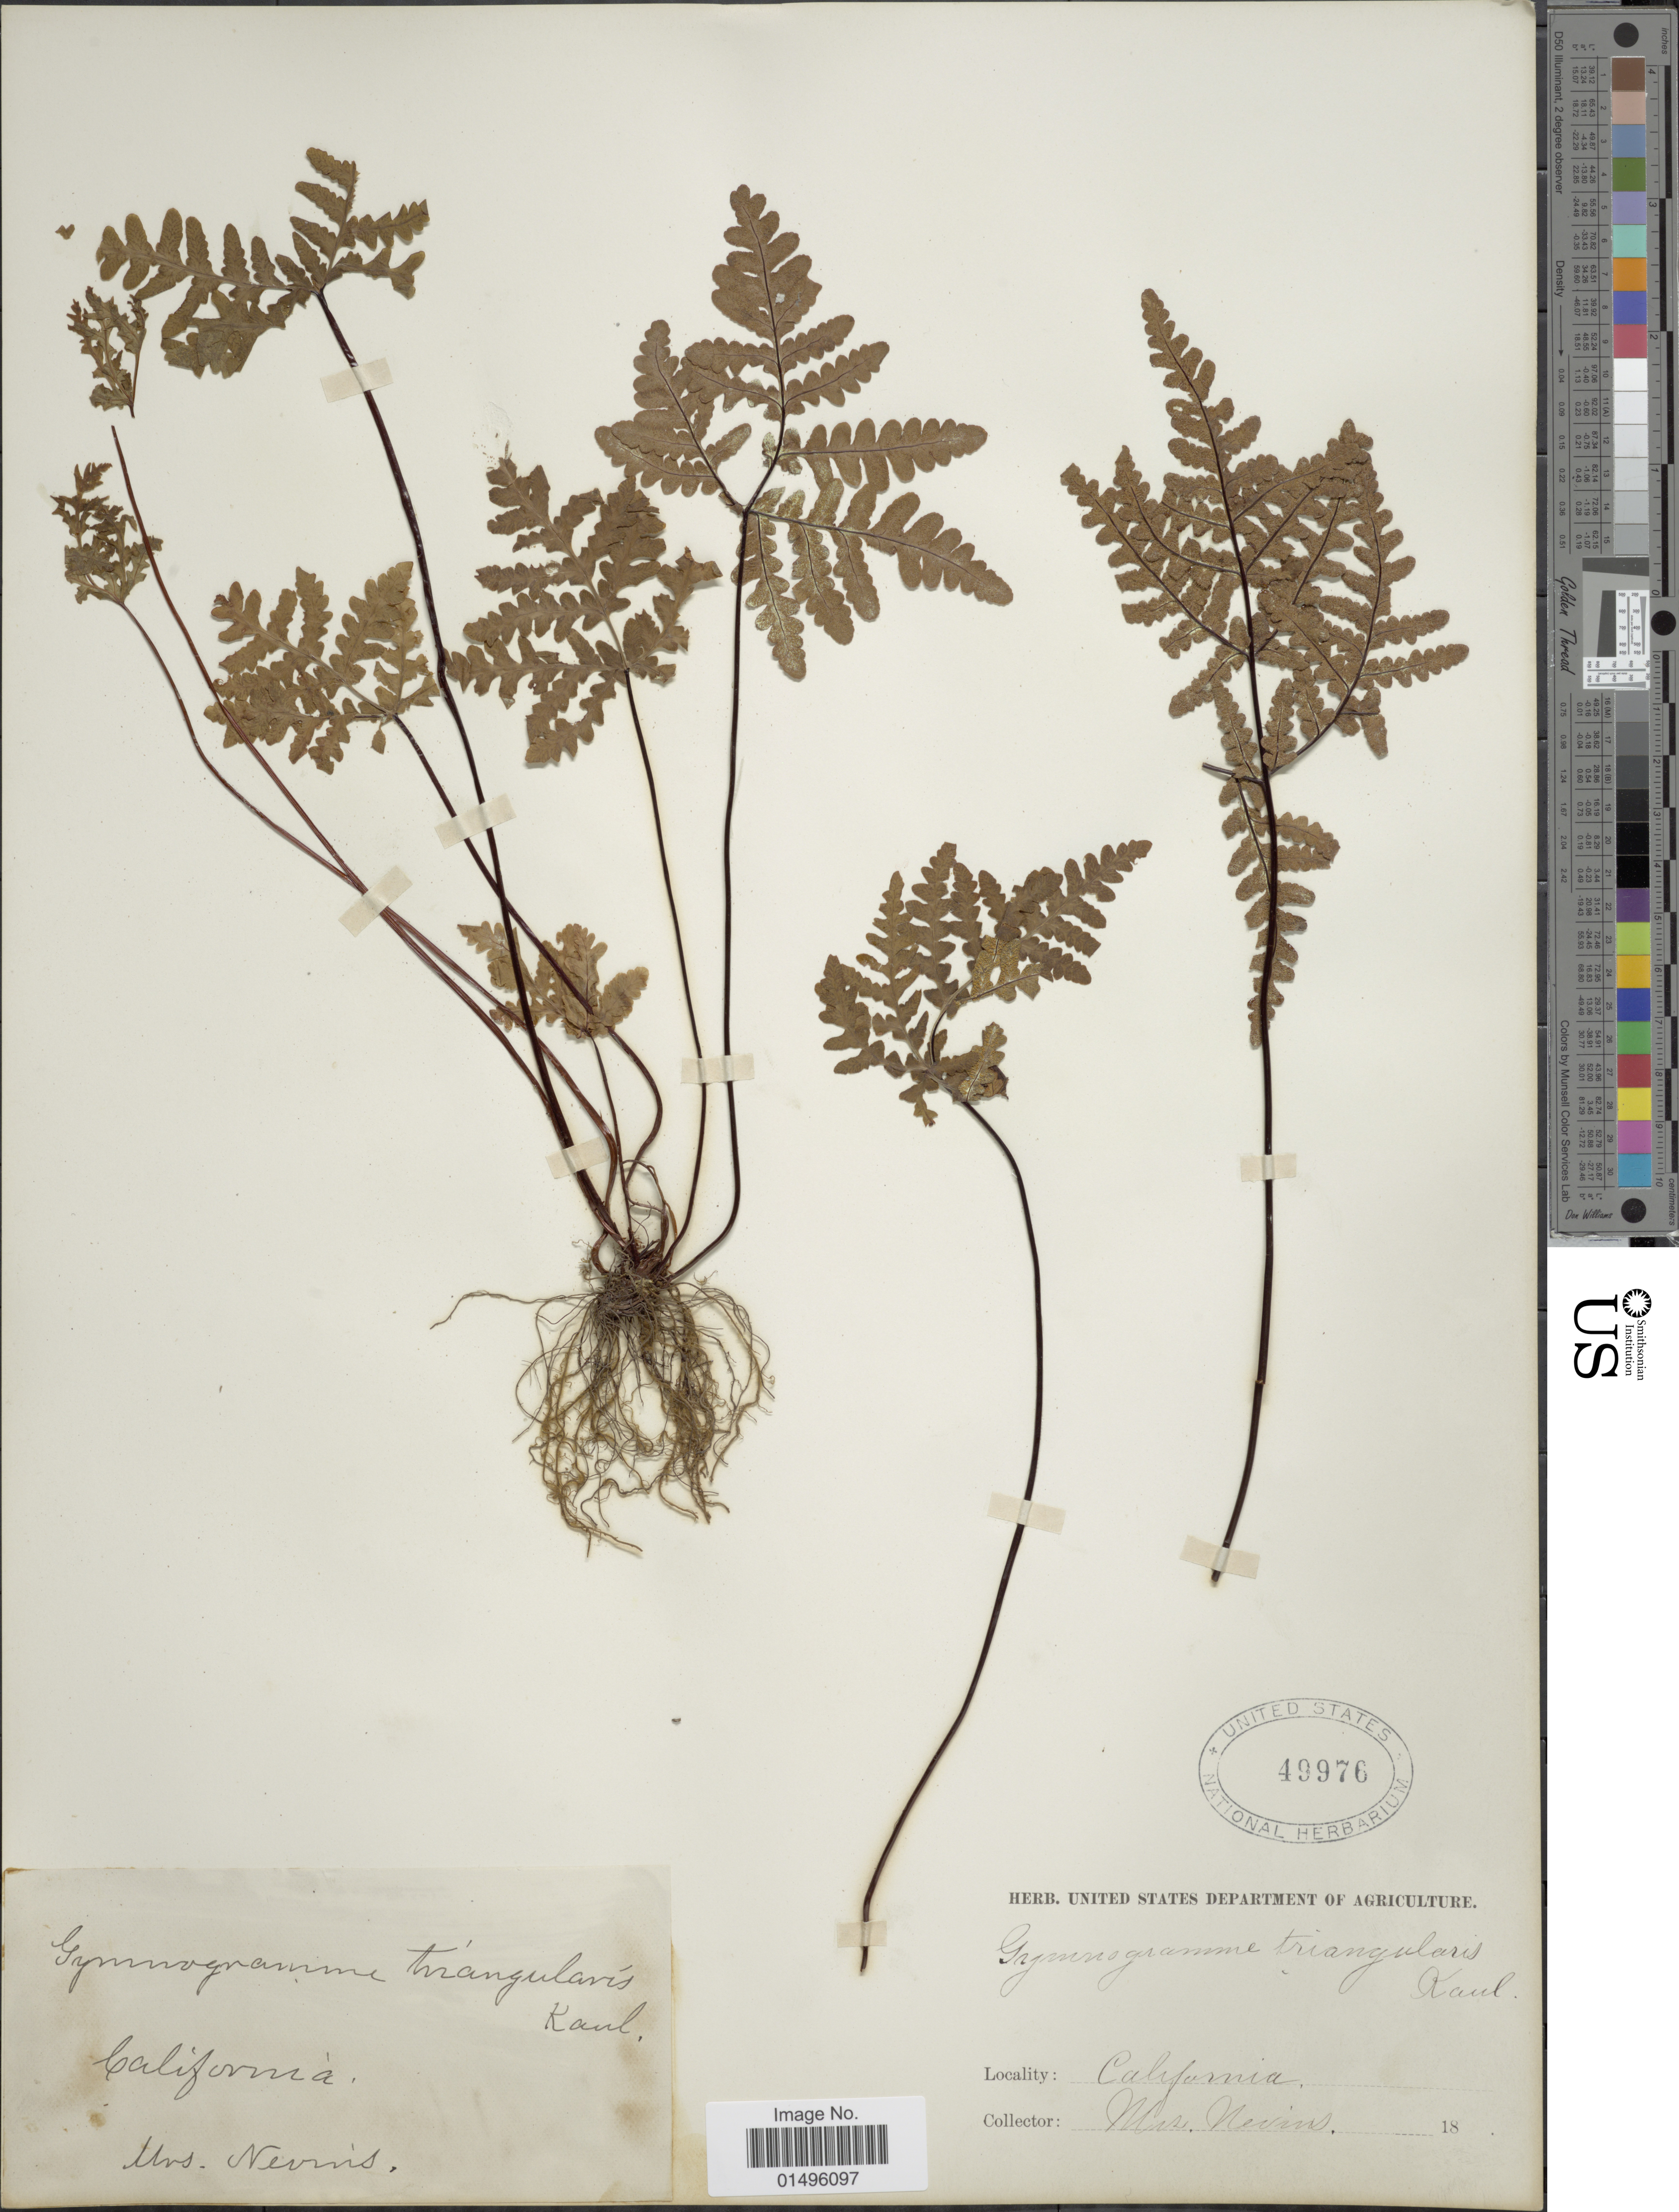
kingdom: Plantae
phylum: Tracheophyta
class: Polypodiopsida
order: Polypodiales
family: Pteridaceae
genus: Pentagramma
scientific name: Pentagramma triangularis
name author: (Kaulf.) Yatsk. et al.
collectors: Nevins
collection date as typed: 18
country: United States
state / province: California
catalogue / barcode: US 49976